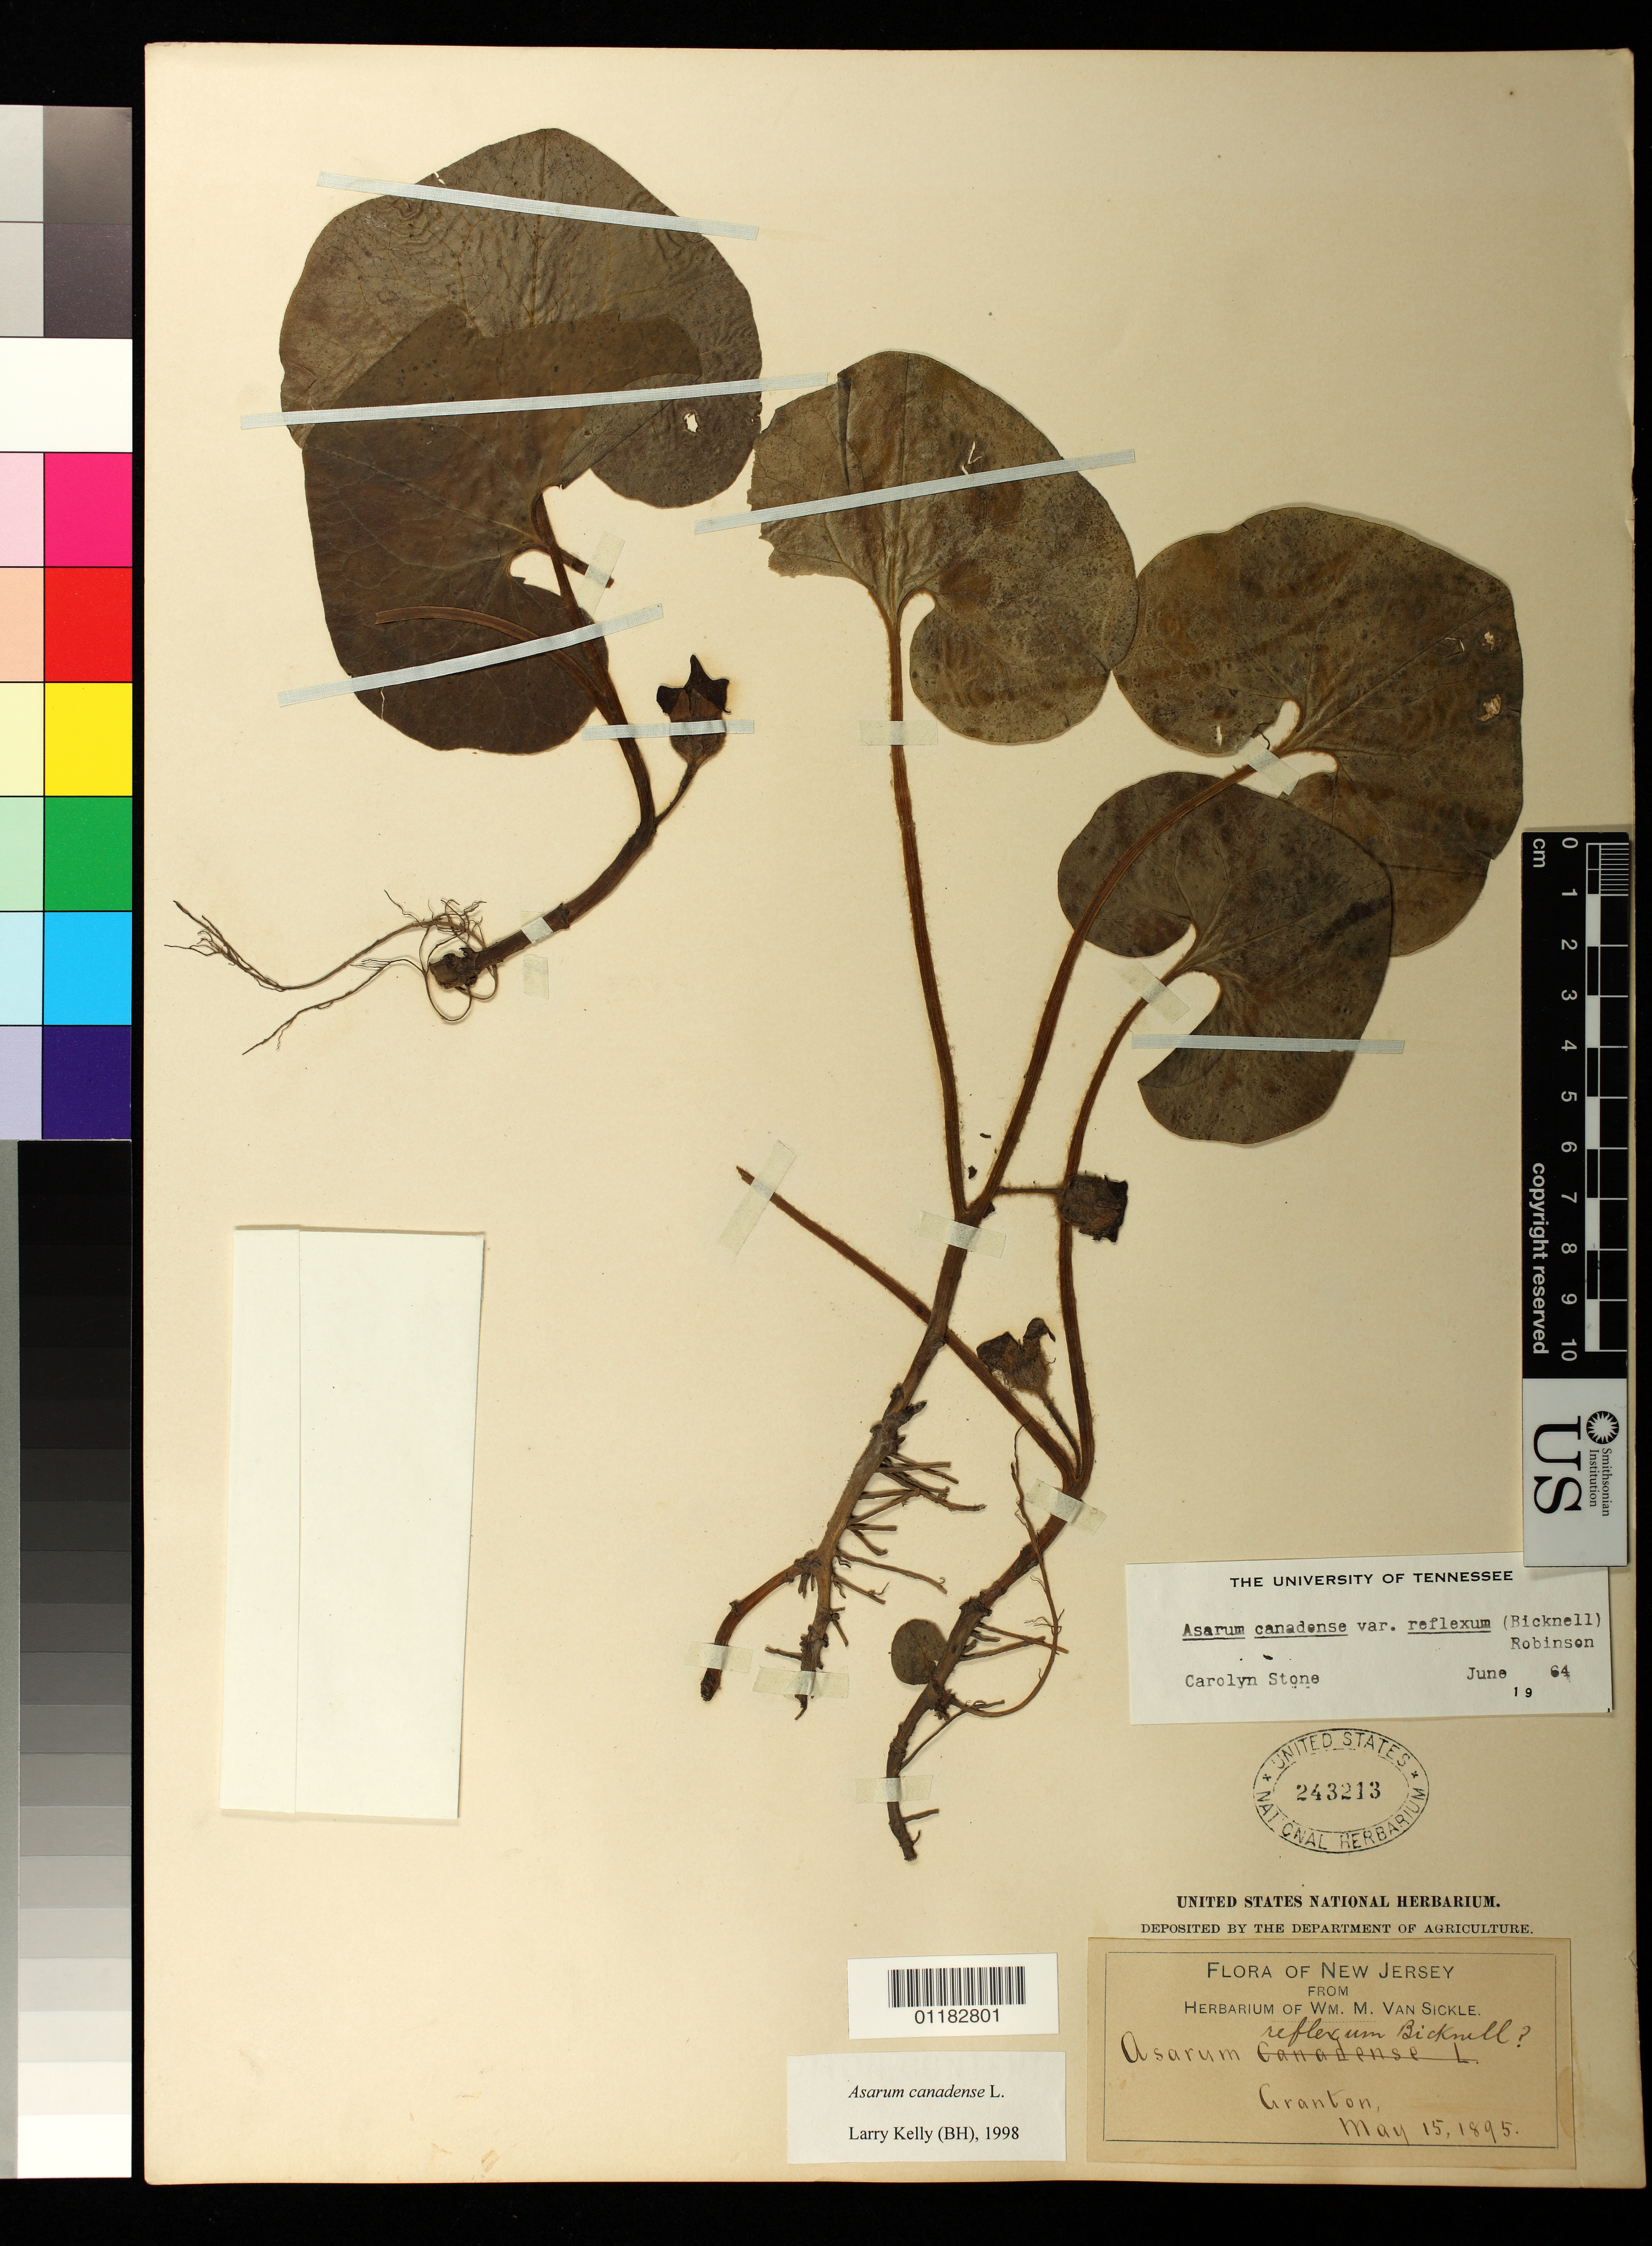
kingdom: Plantae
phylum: Tracheophyta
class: Magnoliopsida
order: Piperales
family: Aristolochiaceae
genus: Asarum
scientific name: Asarum canadense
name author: L.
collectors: W. Van Sickle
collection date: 1895-05-15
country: United States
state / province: New Jersey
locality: Granton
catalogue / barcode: US 243213